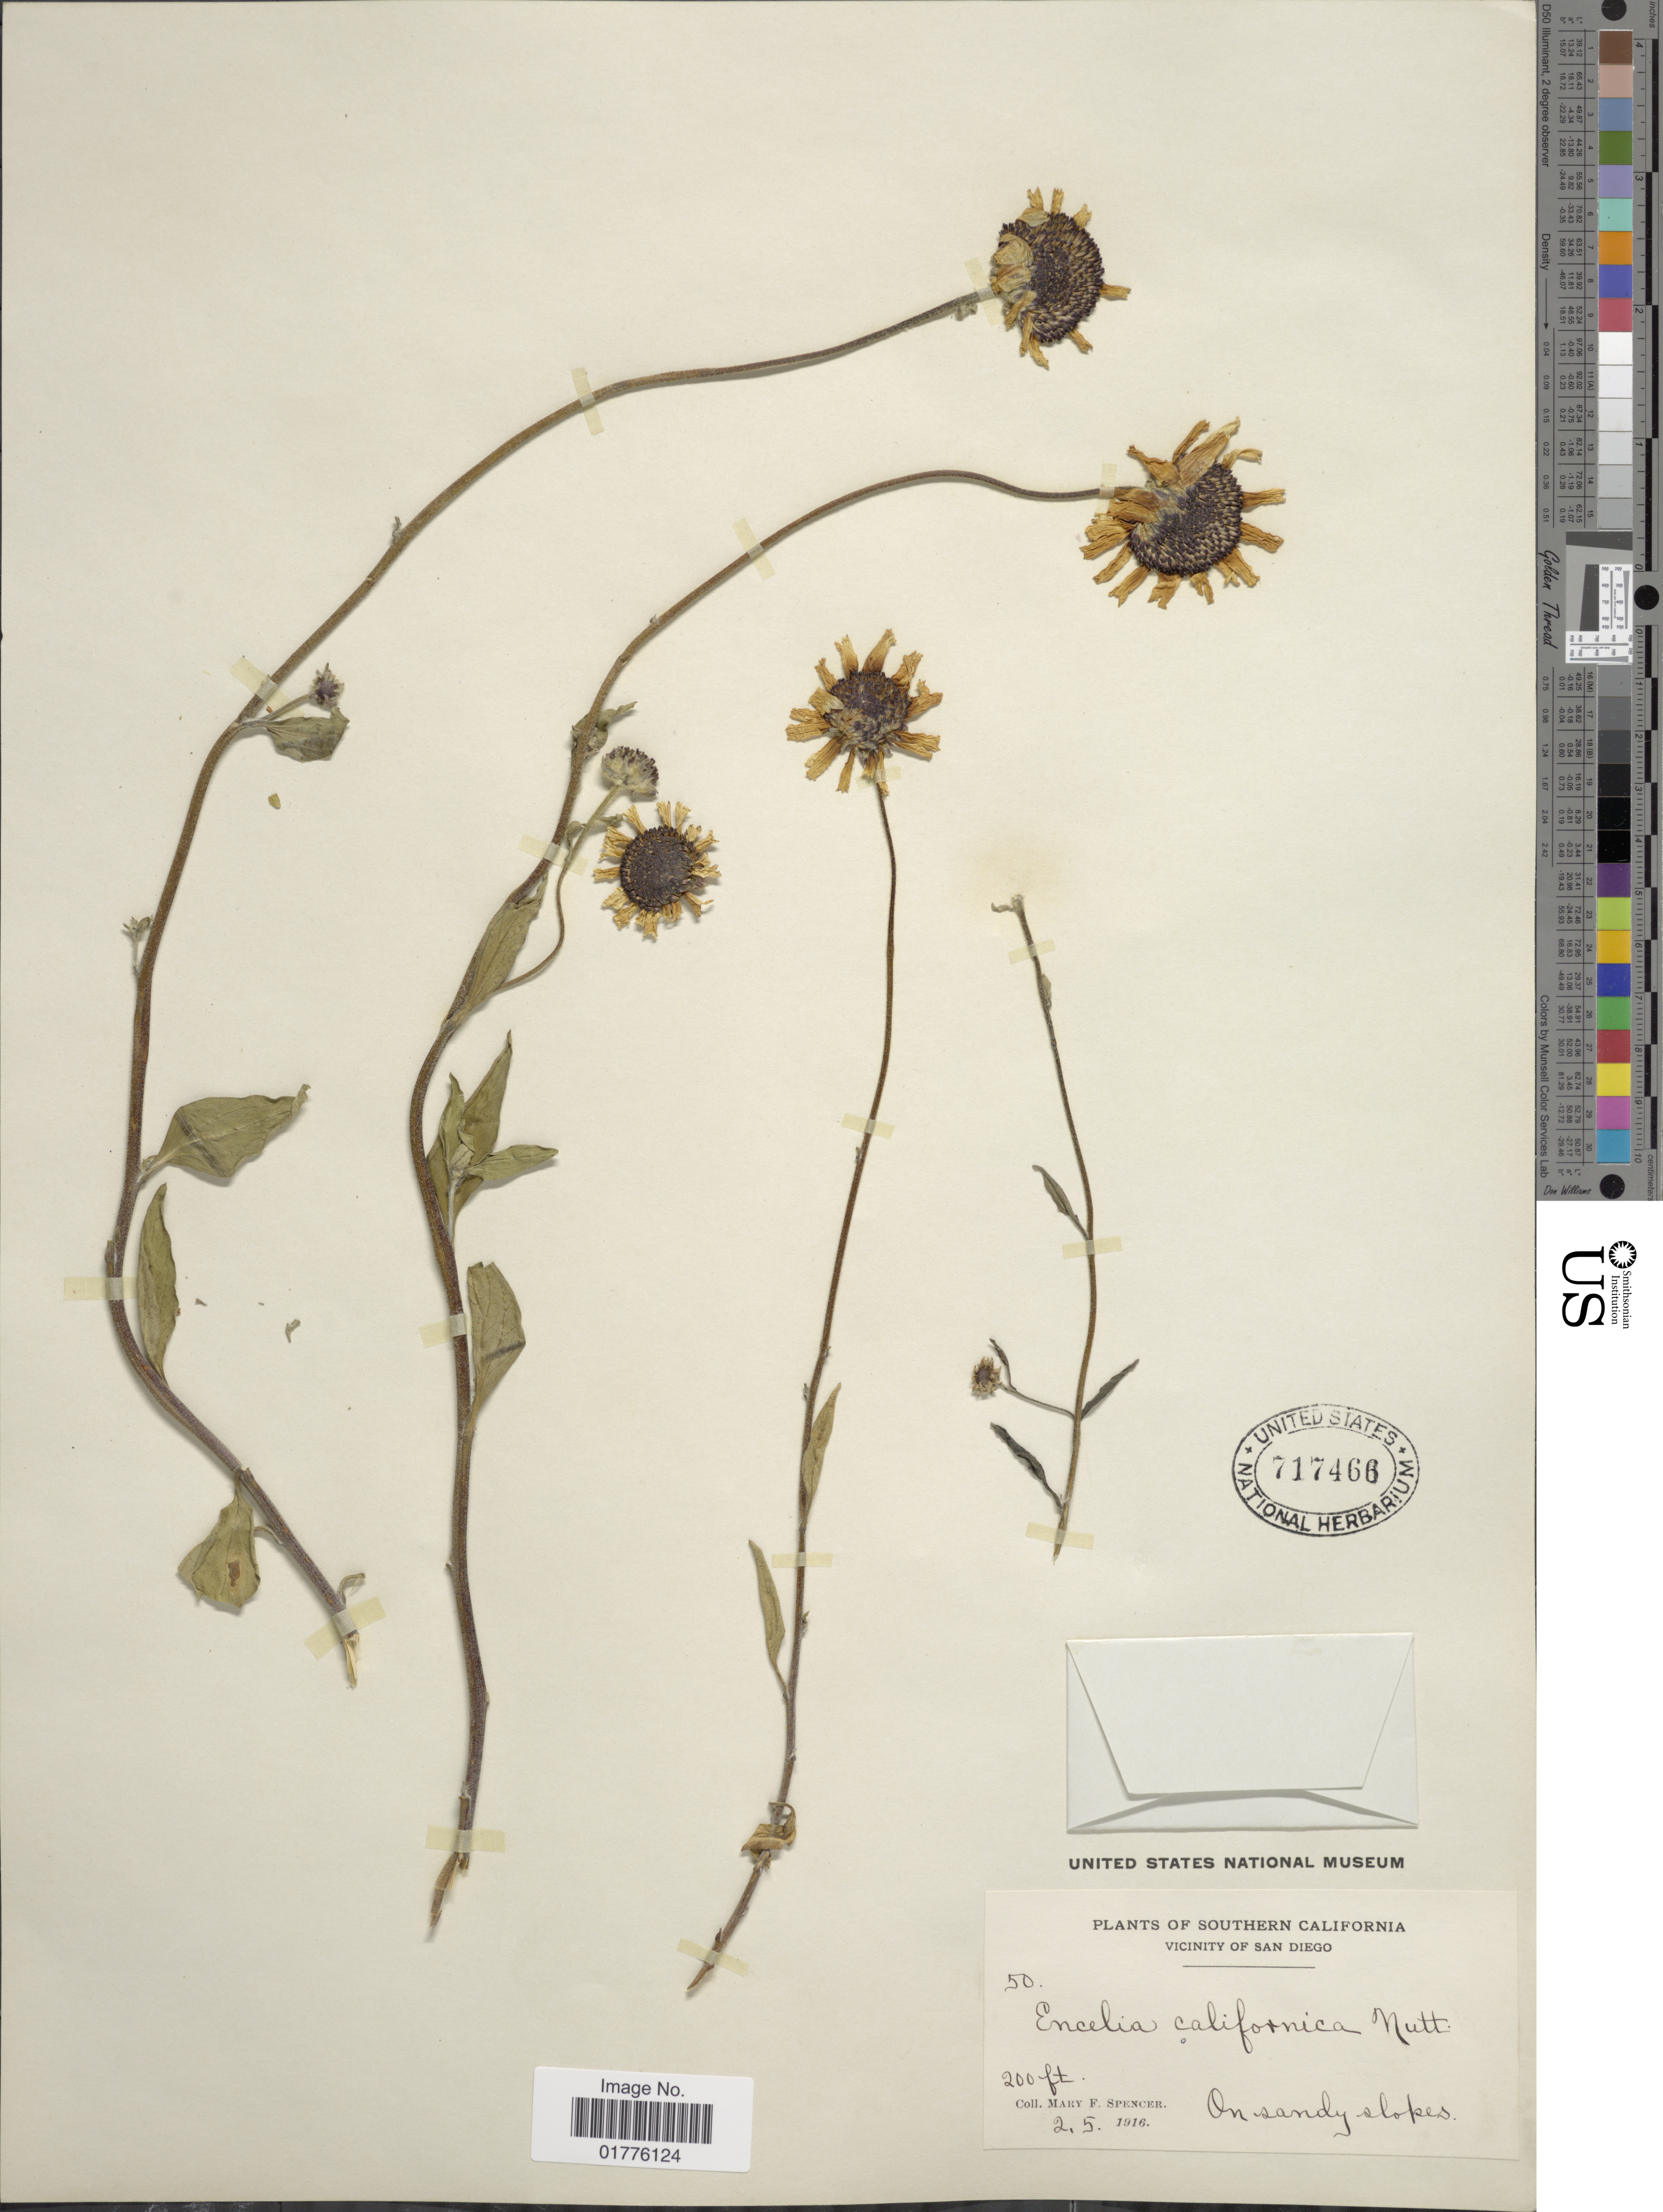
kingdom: Plantae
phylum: Tracheophyta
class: Magnoliopsida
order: Asterales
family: Asteraceae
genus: Encelia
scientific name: Encelia californica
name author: Nutt.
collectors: M. Spencer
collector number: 50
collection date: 1916-05-02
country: United States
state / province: California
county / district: San Diego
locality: Southern California. Vicinity of San Diego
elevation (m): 61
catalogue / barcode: US 717466